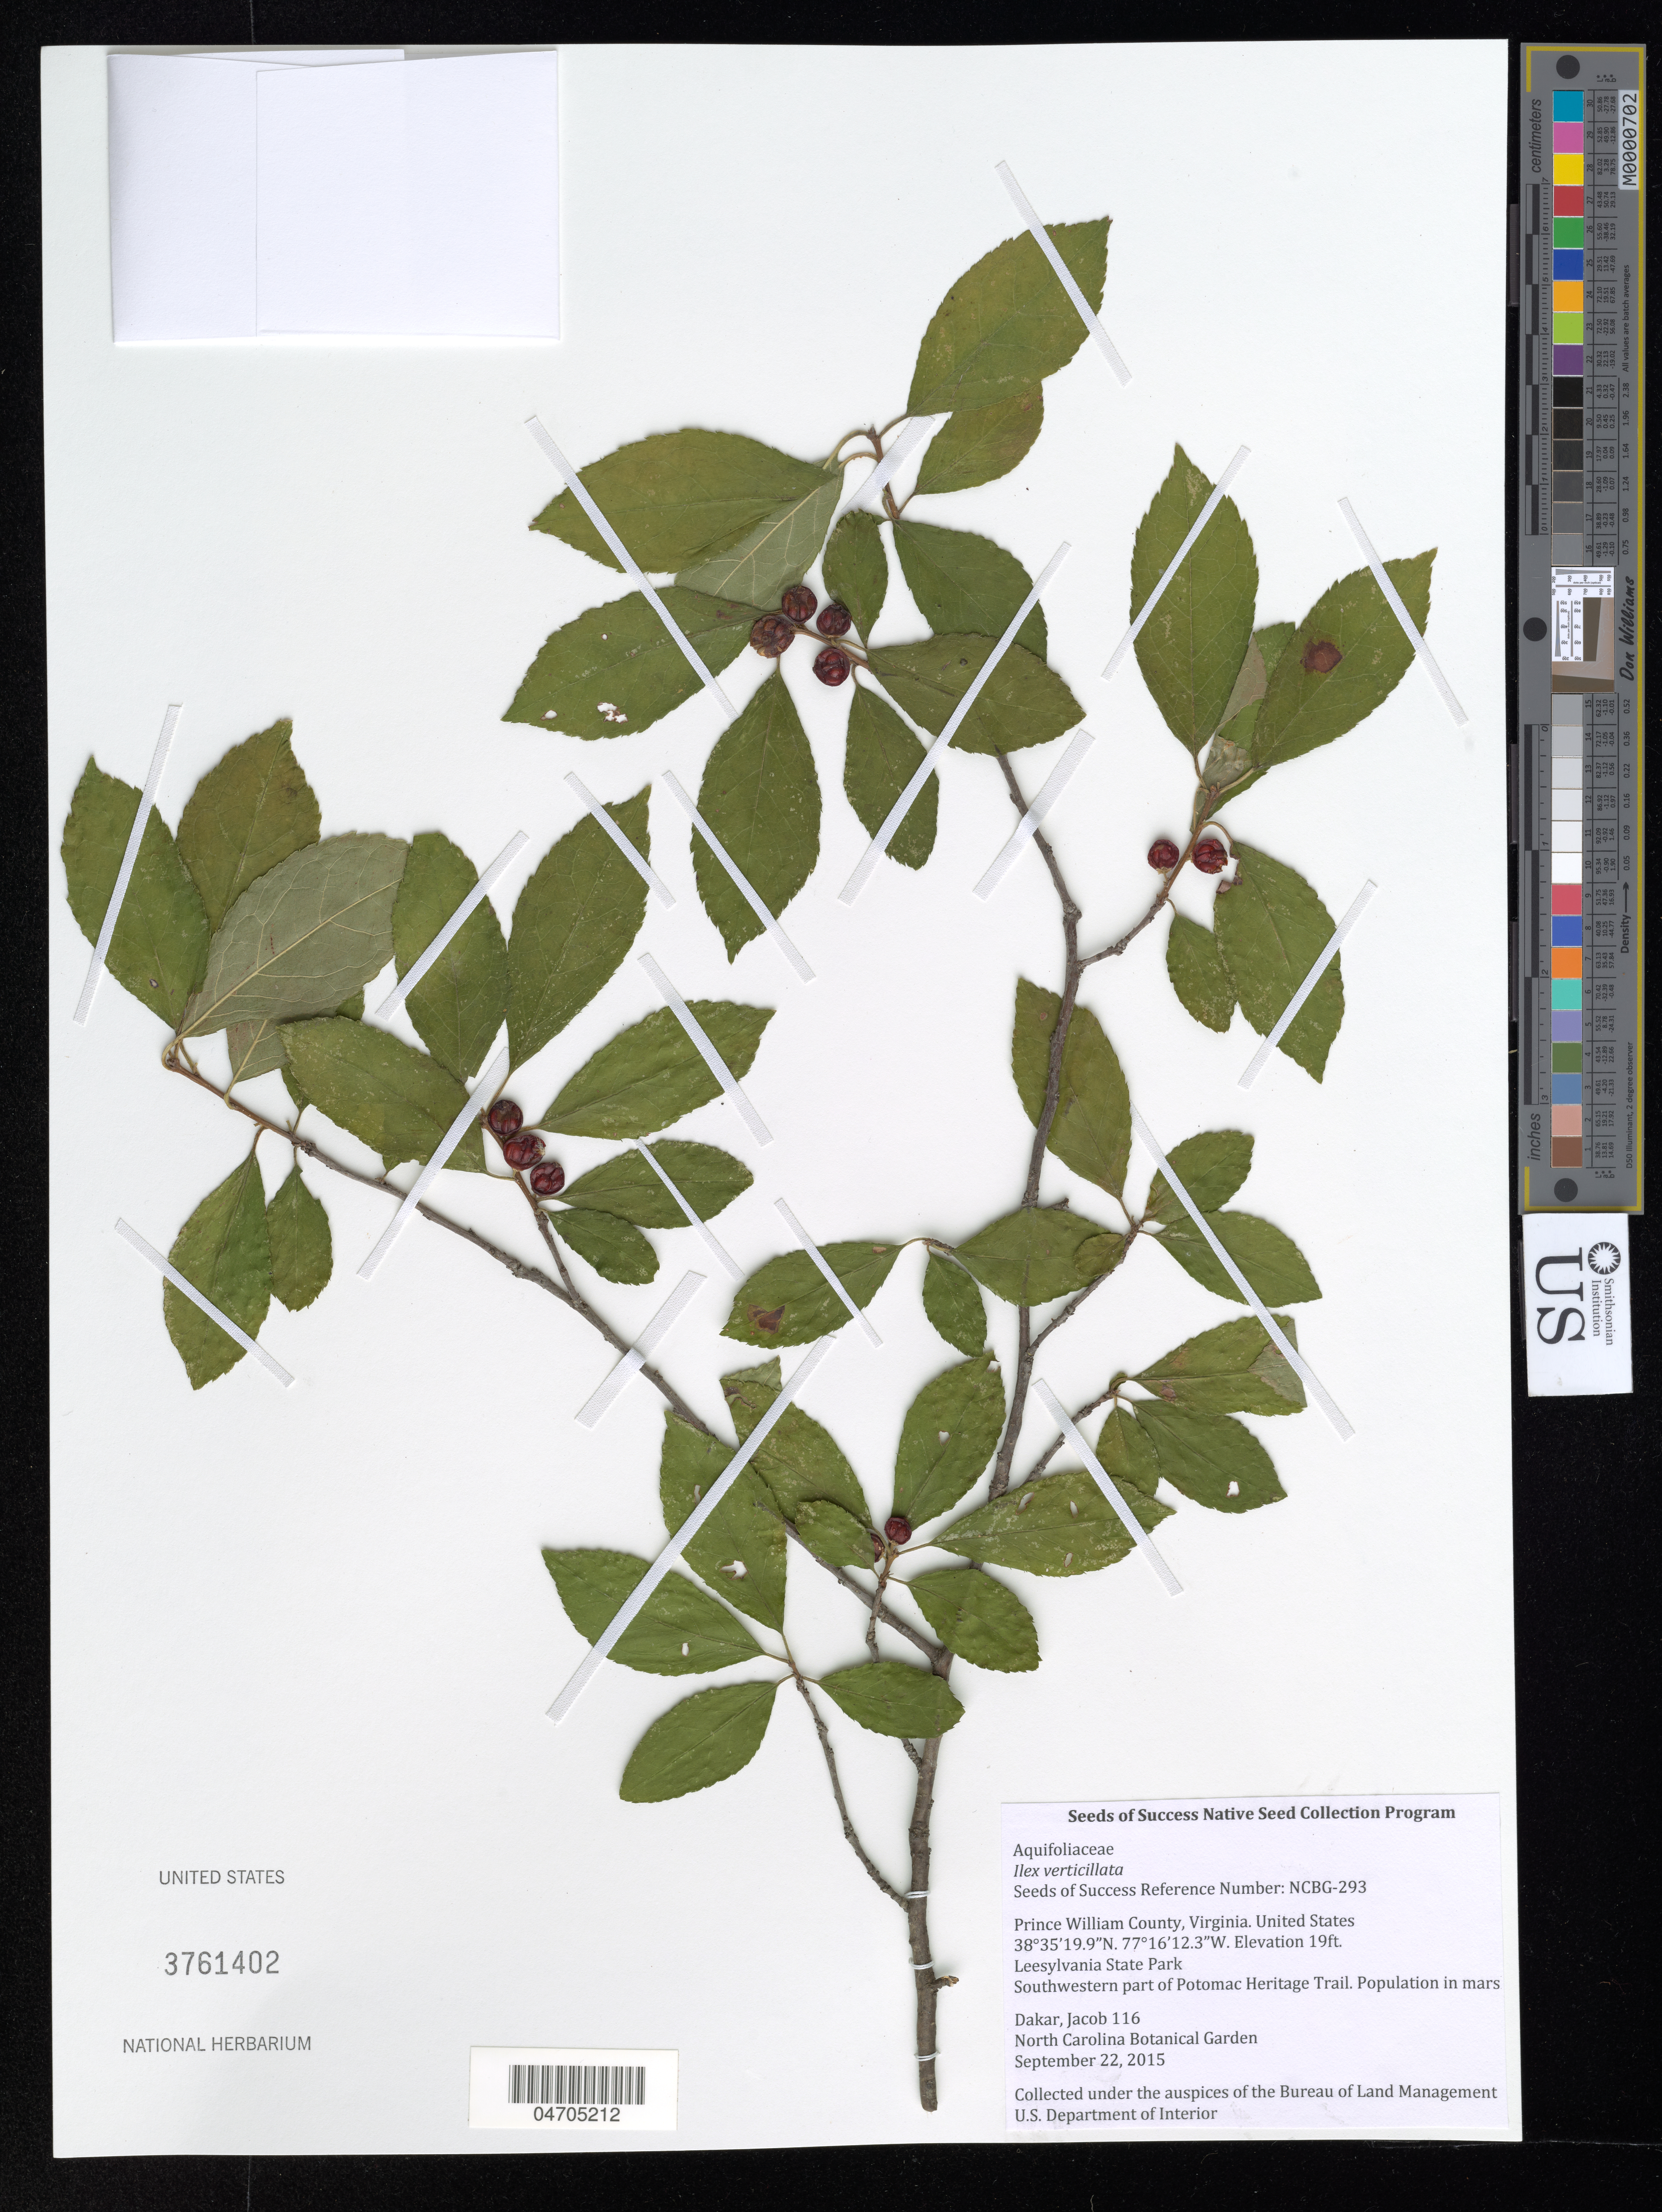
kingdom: Plantae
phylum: Tracheophyta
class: Magnoliopsida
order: Aquifoliales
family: Aquifoliaceae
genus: Ilex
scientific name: Ilex verticillata var. tenuifolia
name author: (Torr.) S. Watson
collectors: J. Dakar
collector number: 116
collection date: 2015-09-22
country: United States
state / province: Virginia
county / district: Prince William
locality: Prince William County. Leesylvania State Park. Southwestern part of Potomac Heritage Trail.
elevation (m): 6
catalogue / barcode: US 3761402